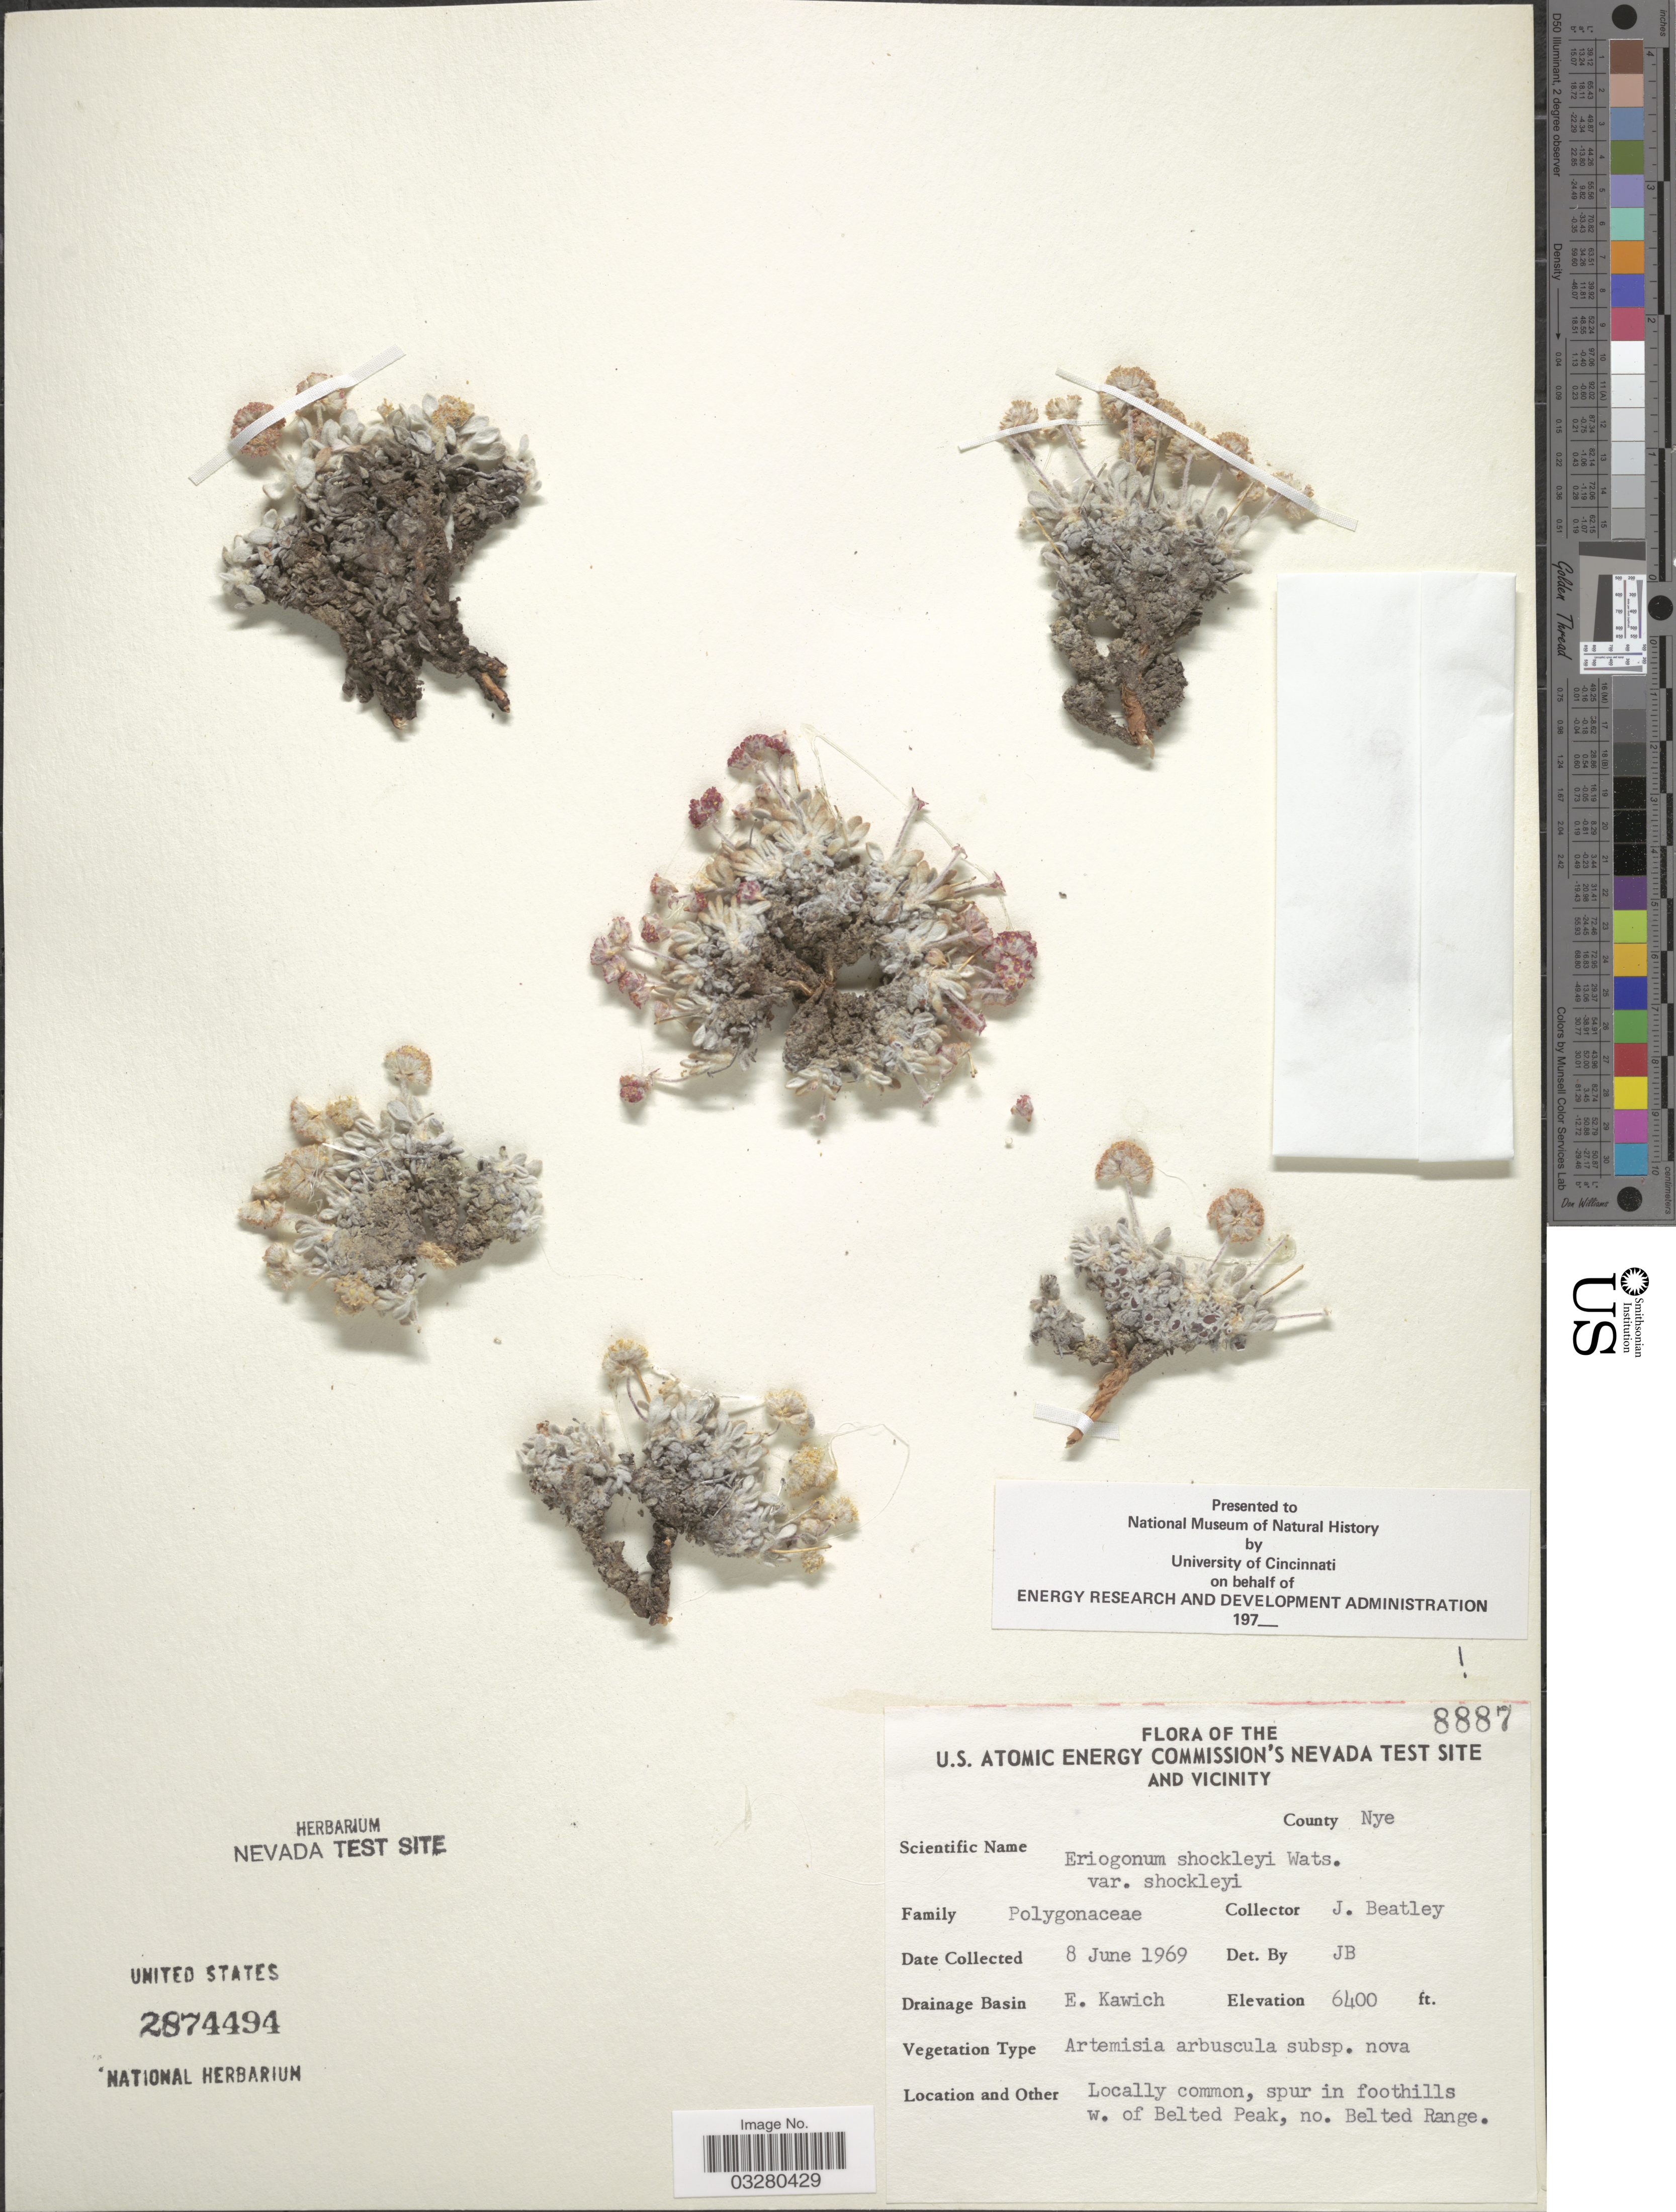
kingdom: Plantae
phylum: Tracheophyta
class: Magnoliopsida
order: Caryophyllales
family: Polygonaceae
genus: Eriogonum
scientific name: Eriogonum shockleyi var. shockleyi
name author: S. Watson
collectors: J. C. Beatley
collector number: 8887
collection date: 1969-06-08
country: United States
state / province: Nevada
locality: U.S. Atomic Energy Commission's Nevada Test Site and Vicinity. County Nye. Drainage Basin E. Kawich. Spur in foothills w. of Belted Peak, no. Belted Range.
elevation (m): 1951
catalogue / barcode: US 2874494